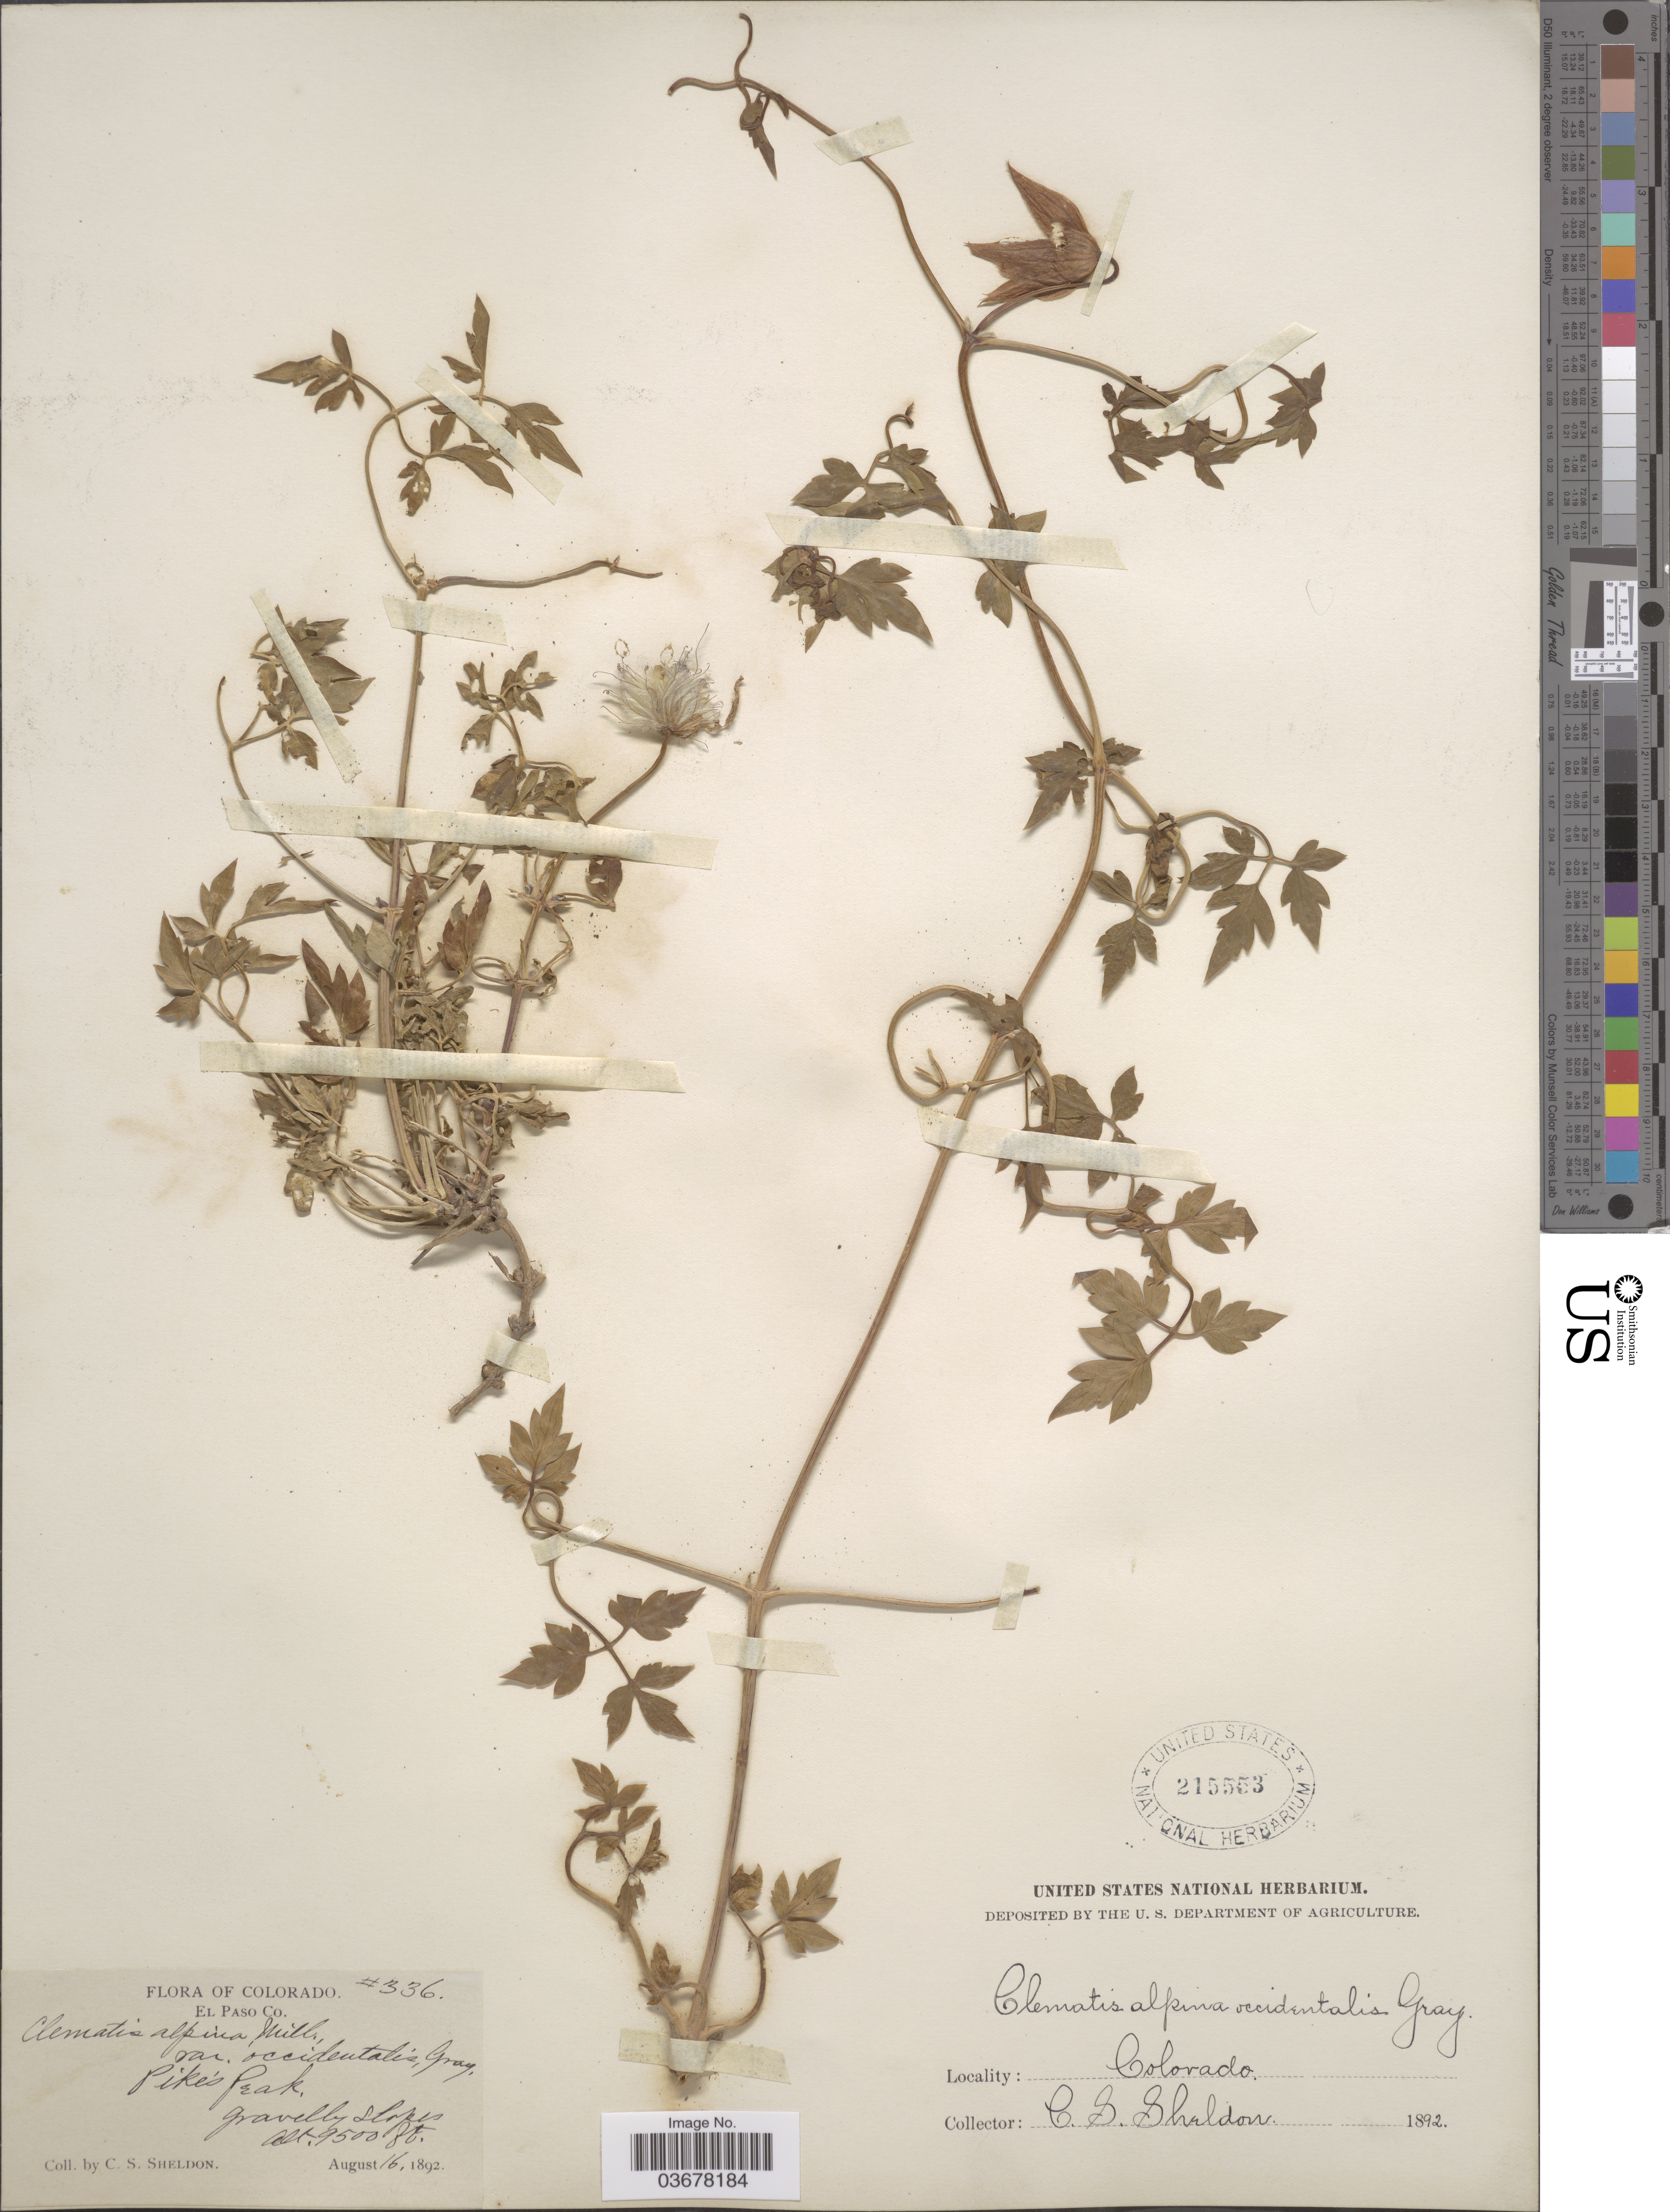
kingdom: Plantae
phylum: Tracheophyta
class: Magnoliopsida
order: Ranunculales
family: Ranunculaceae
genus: Clematis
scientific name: Clematis columbiana var. columbiana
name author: (Nutt.) Torr. & A. Gray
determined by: Strong, M. T., (US), Smithsonian Institution - National Museum of Natural History (UNITED STATES)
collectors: C. S. Sheldon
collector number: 336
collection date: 1892-08-16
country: United States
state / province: Colorado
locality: El Paso Co. Pike's Peak.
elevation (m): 2896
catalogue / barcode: US 215553